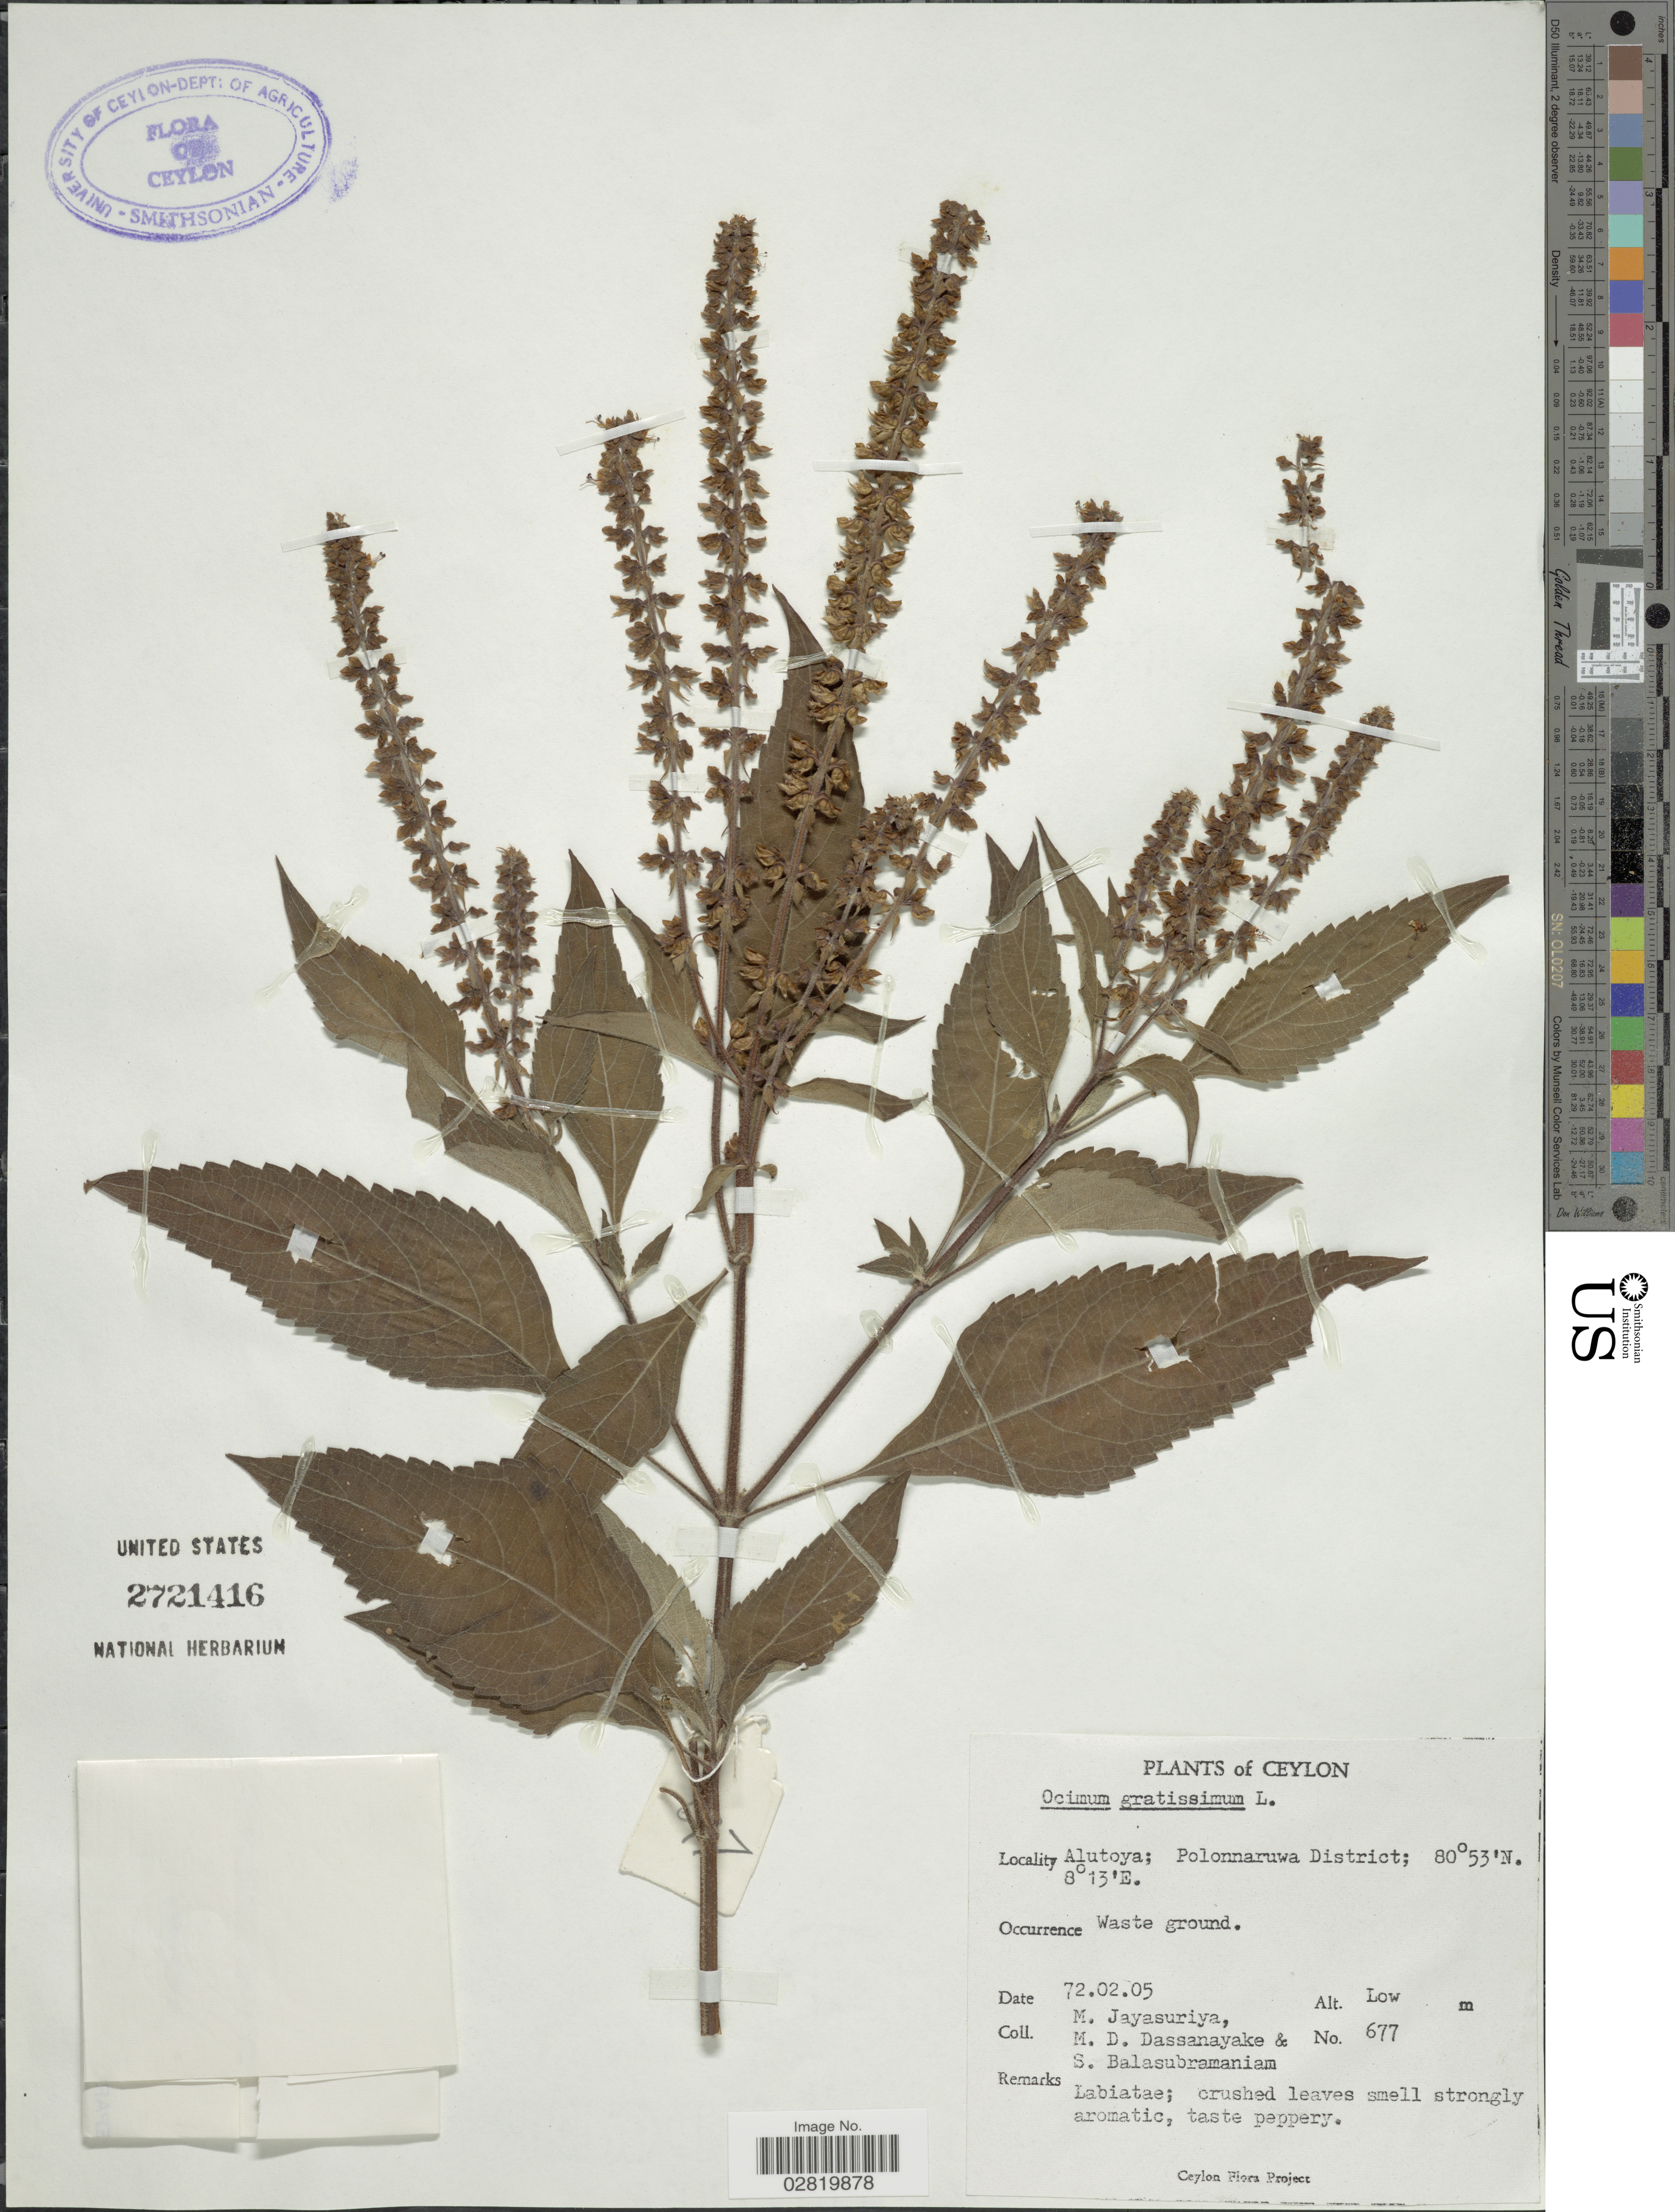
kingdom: Plantae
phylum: Tracheophyta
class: Magnoliopsida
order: Lamiales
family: Lamiaceae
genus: Ocimum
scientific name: Ocimum gratissimum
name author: L.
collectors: M. Jayasuriya, M. D. Dassanayake & S. Balasubramaniam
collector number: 677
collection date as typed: Transcribed d/m/y: 2/5/72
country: Sri Lanka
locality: Ceylon, Alutoya; Polonnaruwa District.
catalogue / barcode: US 2721416